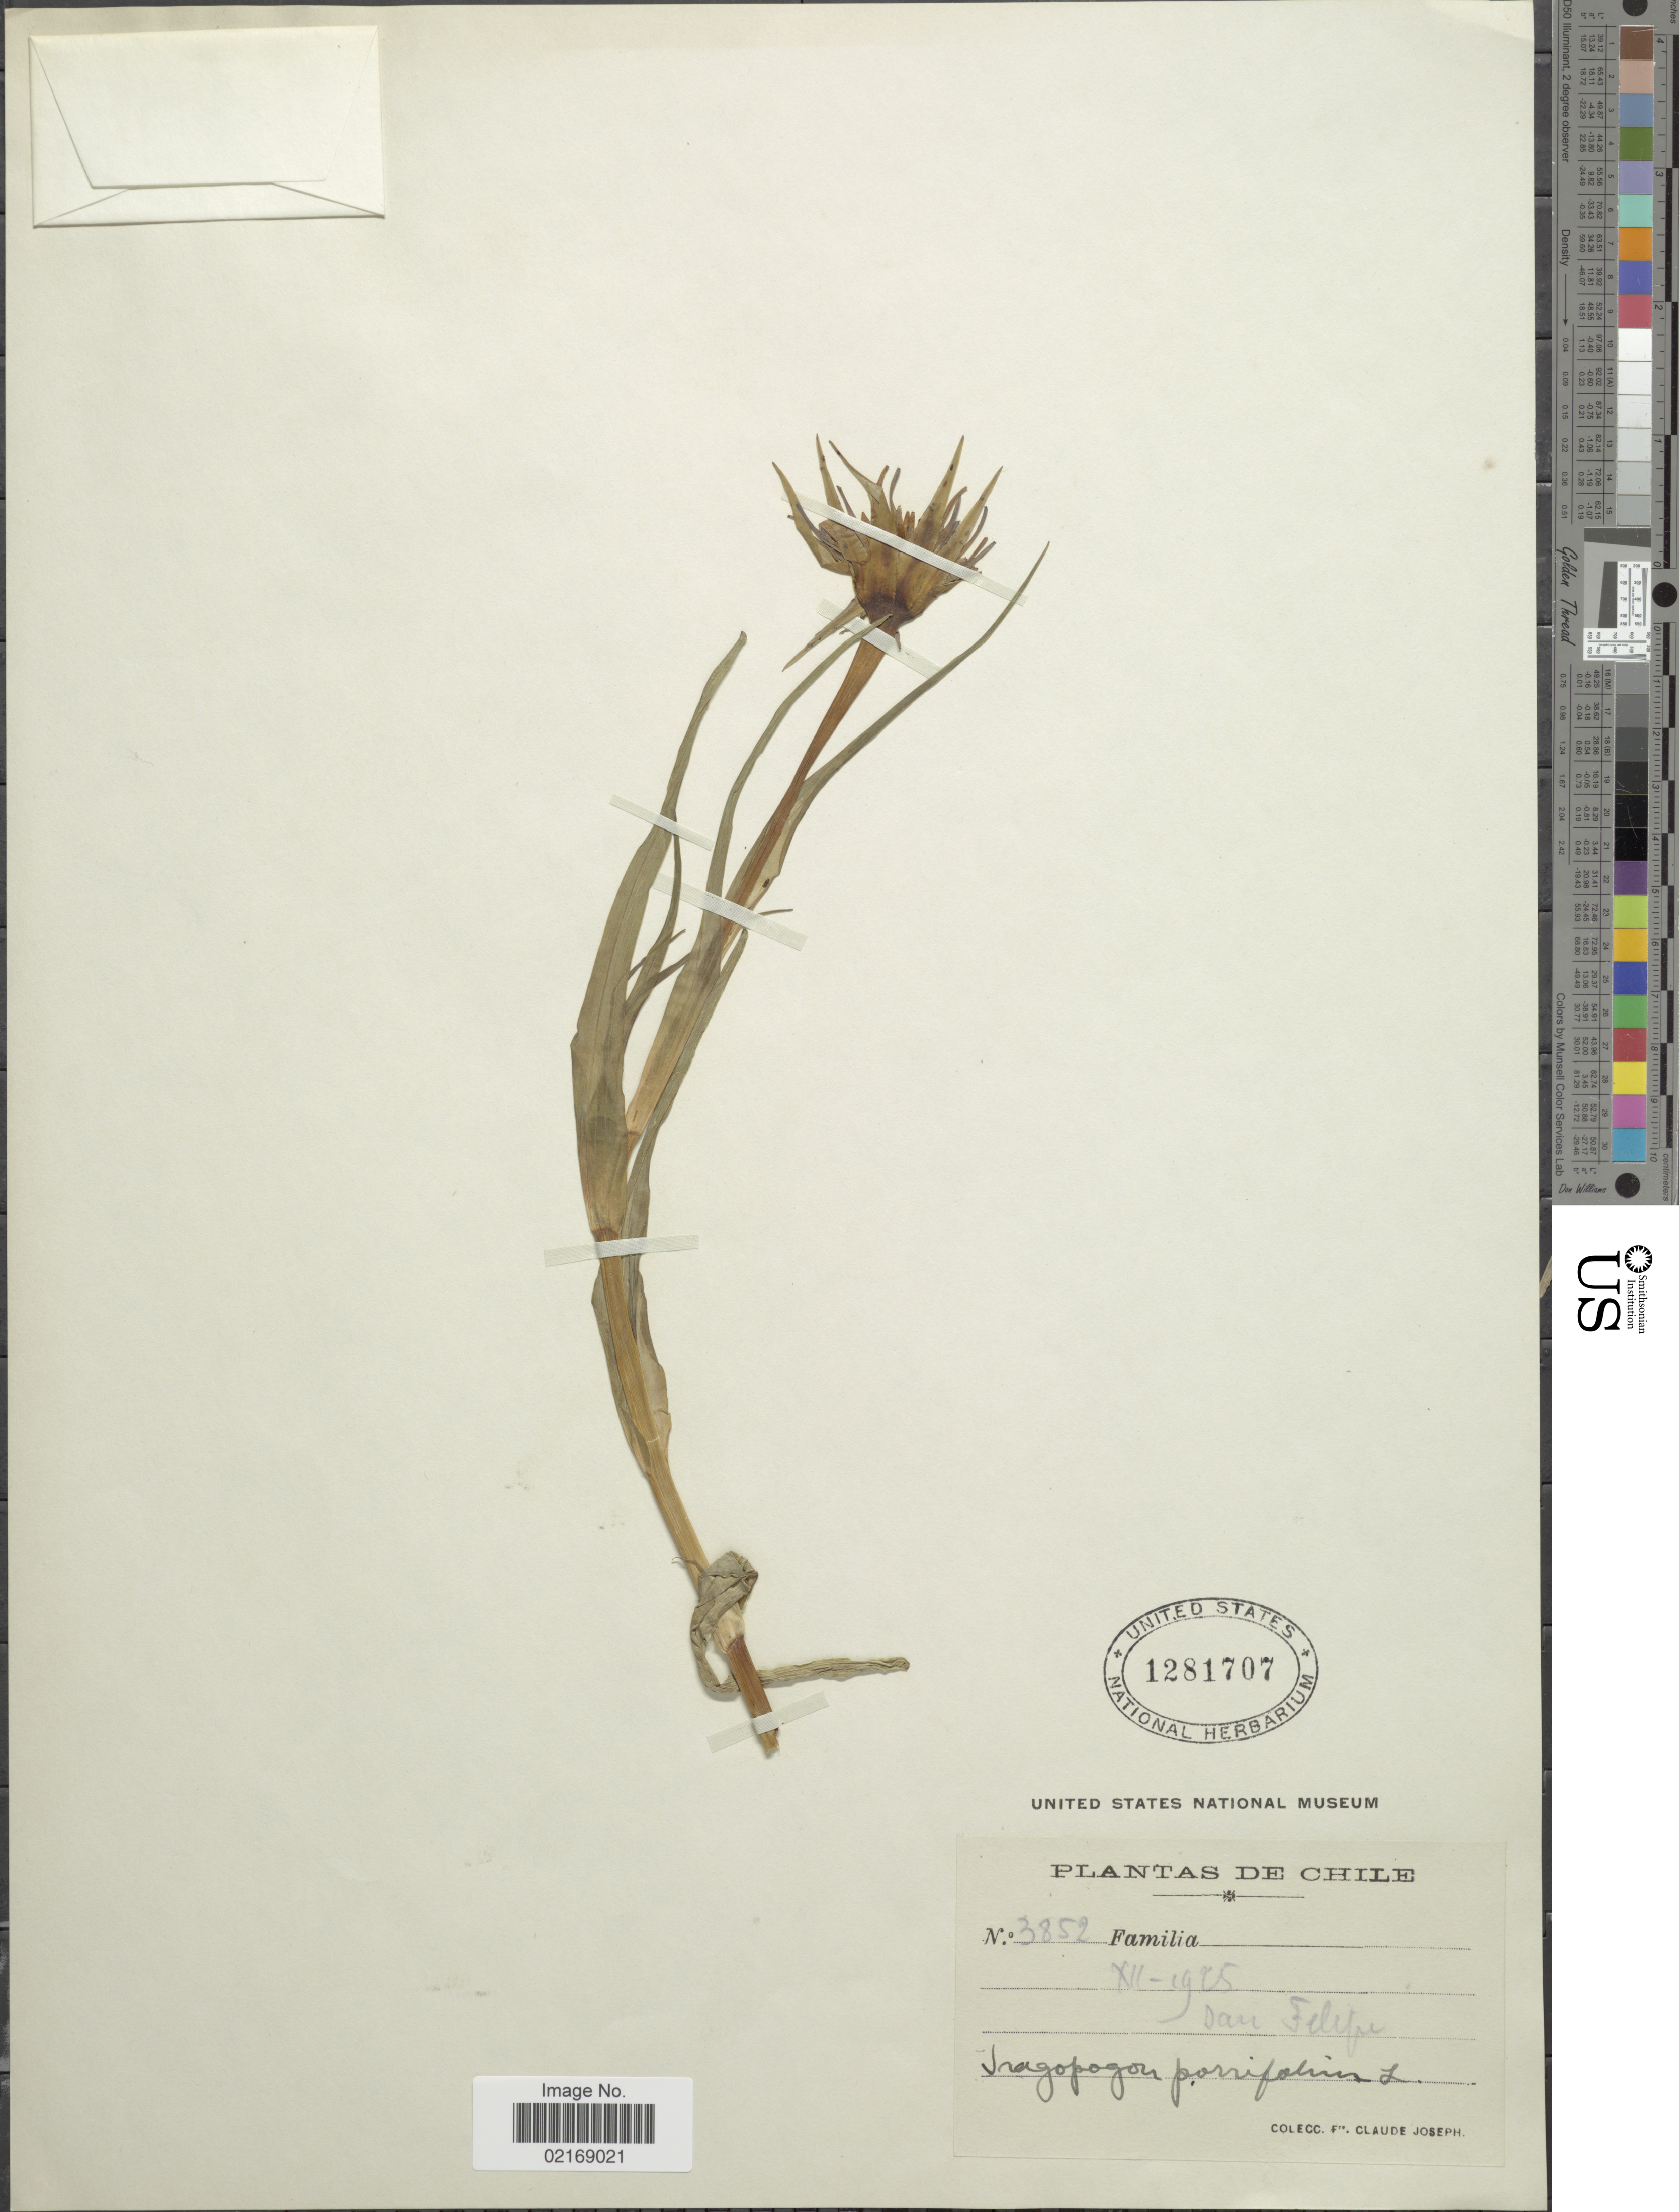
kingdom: Plantae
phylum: Tracheophyta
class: Magnoliopsida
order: Asterales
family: Asteraceae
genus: Tragopogon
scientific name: Tragopogon porrifolius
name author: L.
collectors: Bro. Claude-Joseph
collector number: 3852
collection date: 1925-12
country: Chile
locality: San Felipe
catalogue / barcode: US 1281707